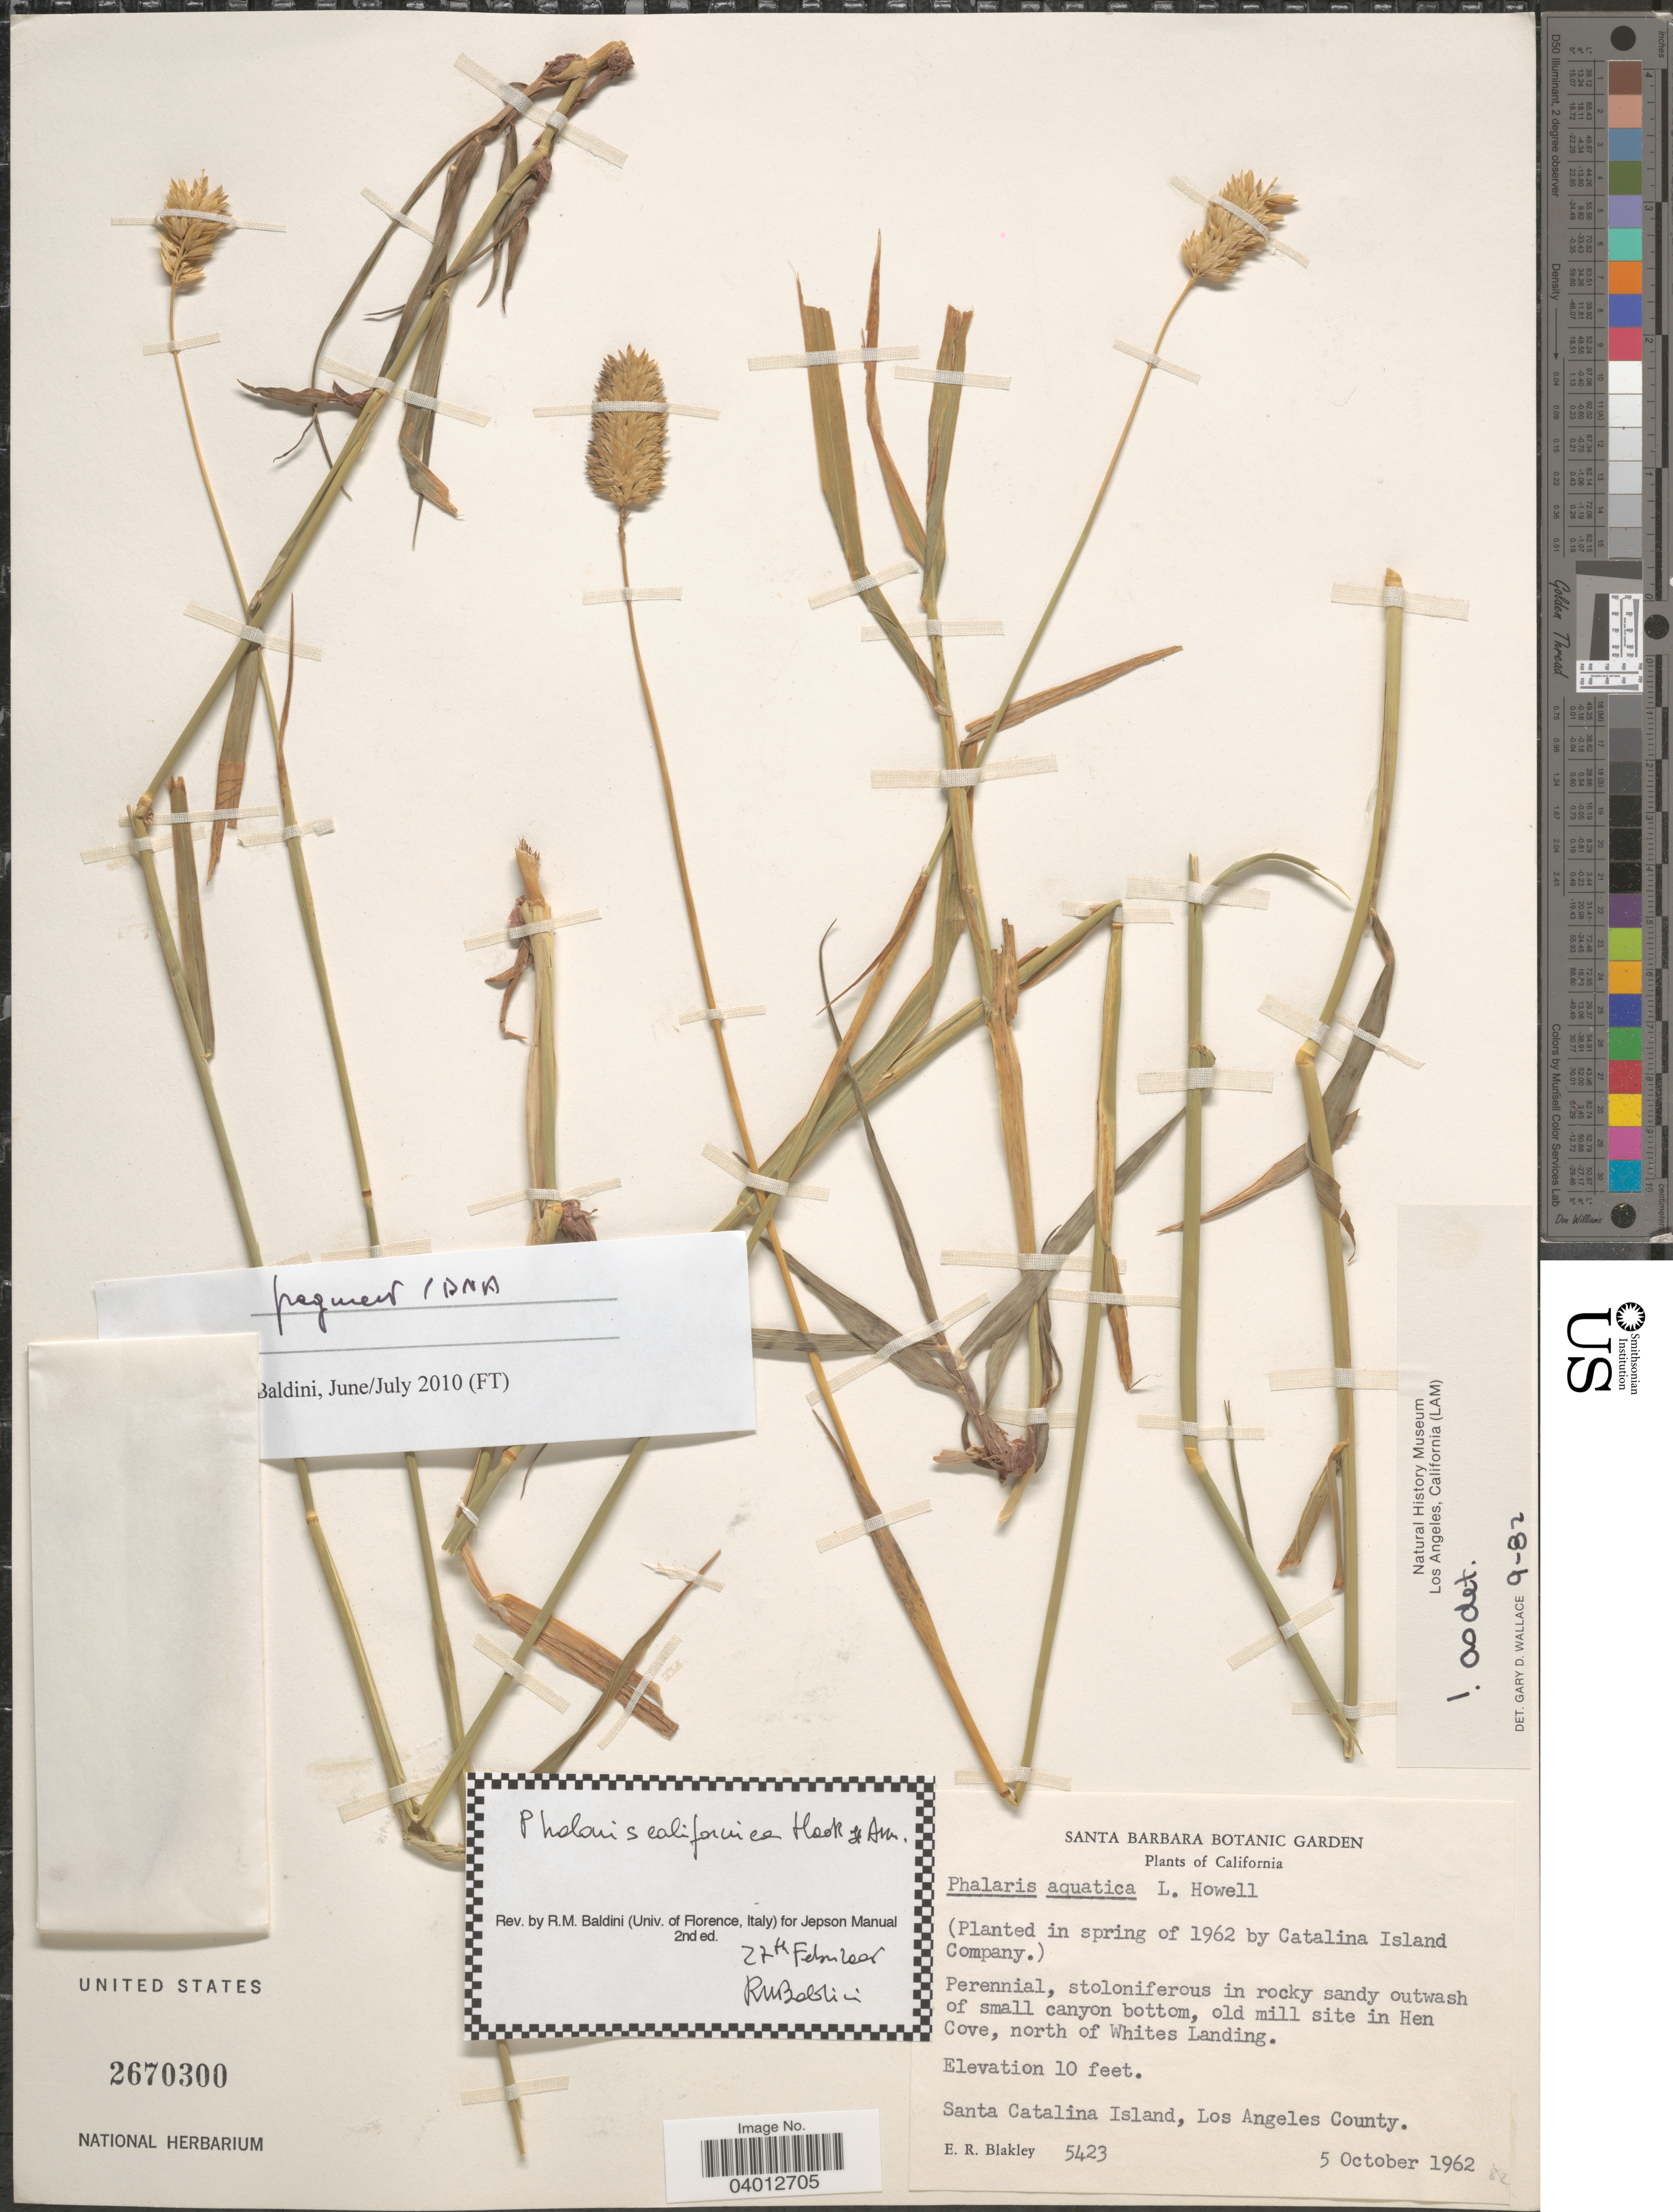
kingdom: Plantae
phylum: Tracheophyta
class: Liliopsida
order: Poales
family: Poaceae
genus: Phalaris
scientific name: Phalaris californica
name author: Hook. & Arn.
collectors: E. R. Blakley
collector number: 5423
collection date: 1962-10-05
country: United States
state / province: California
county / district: Los Angeles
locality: Old mill site in Hen Cove, north of Whites Landing. Santa Catalina Island, Los Angeles County.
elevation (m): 3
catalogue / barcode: US 2670300